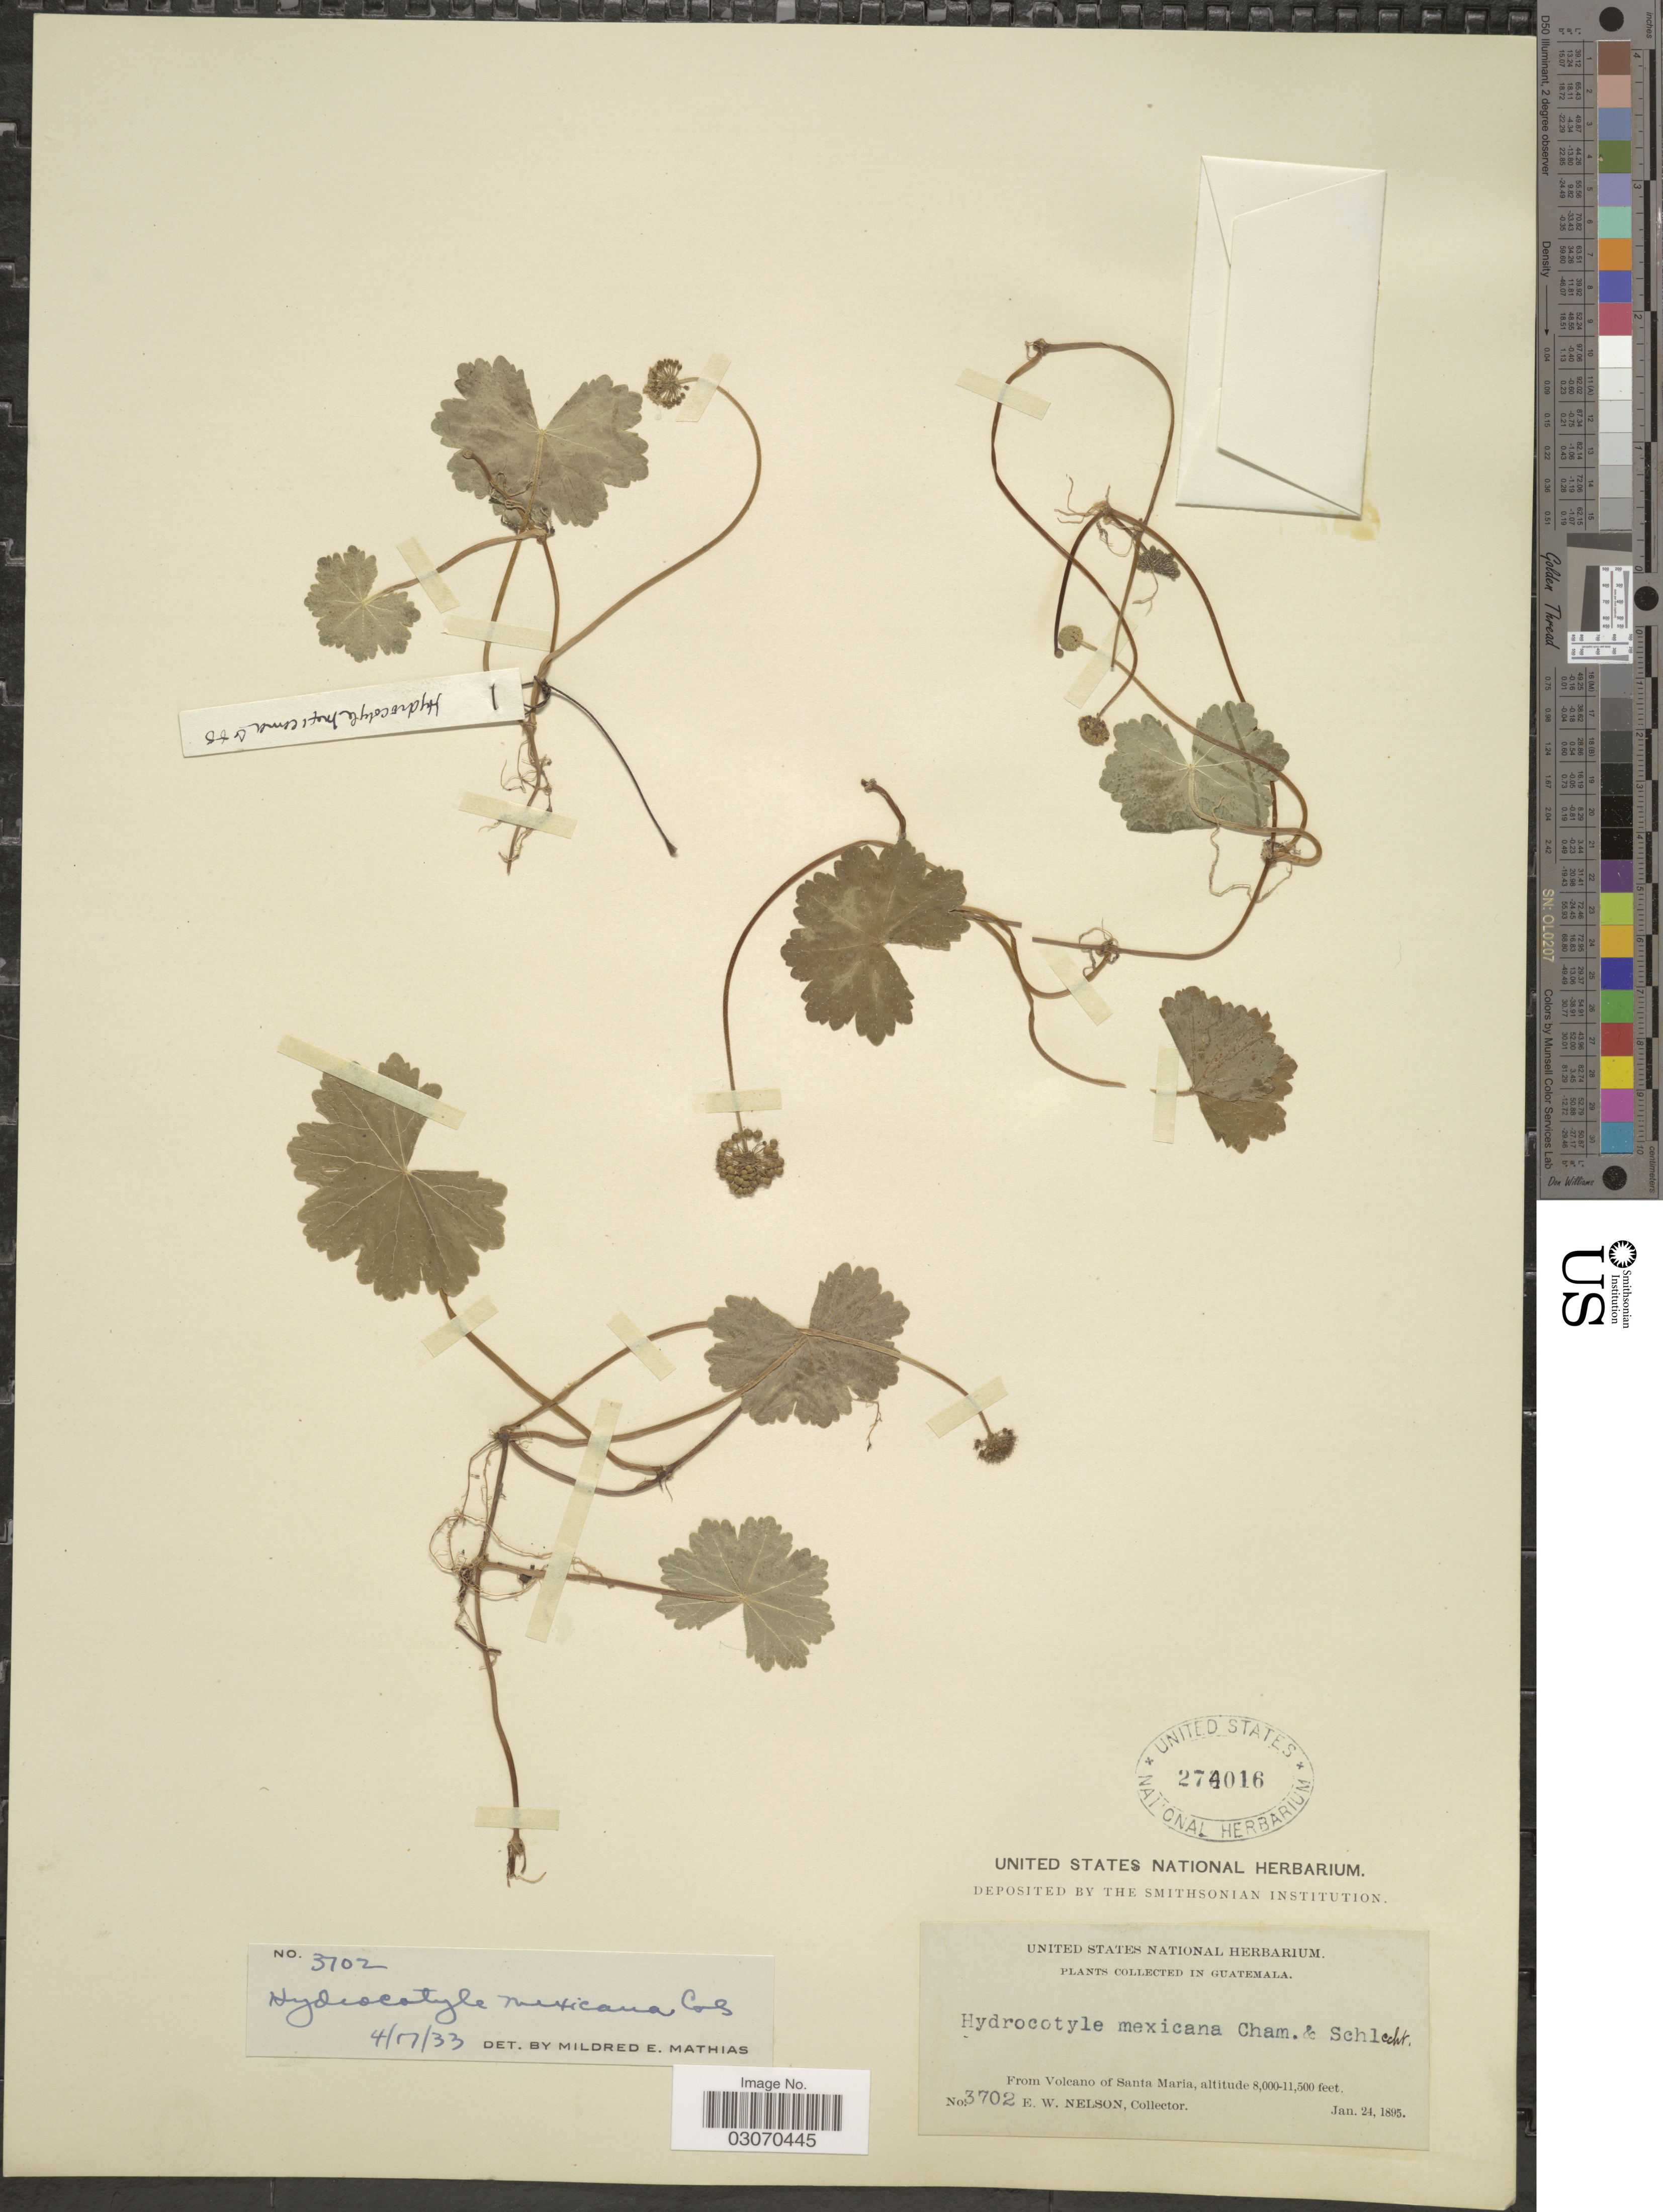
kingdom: Plantae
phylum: Tracheophyta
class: Magnoliopsida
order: Apiales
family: Araliaceae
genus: Hydrocotyle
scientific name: Hydrocotyle mexicana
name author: Schltdl. & Cham.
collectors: E. W. Nelson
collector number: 3702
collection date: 1895-01-24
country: Guatemala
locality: From Volcano of Santa Maria.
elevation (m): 2438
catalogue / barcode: US 274016